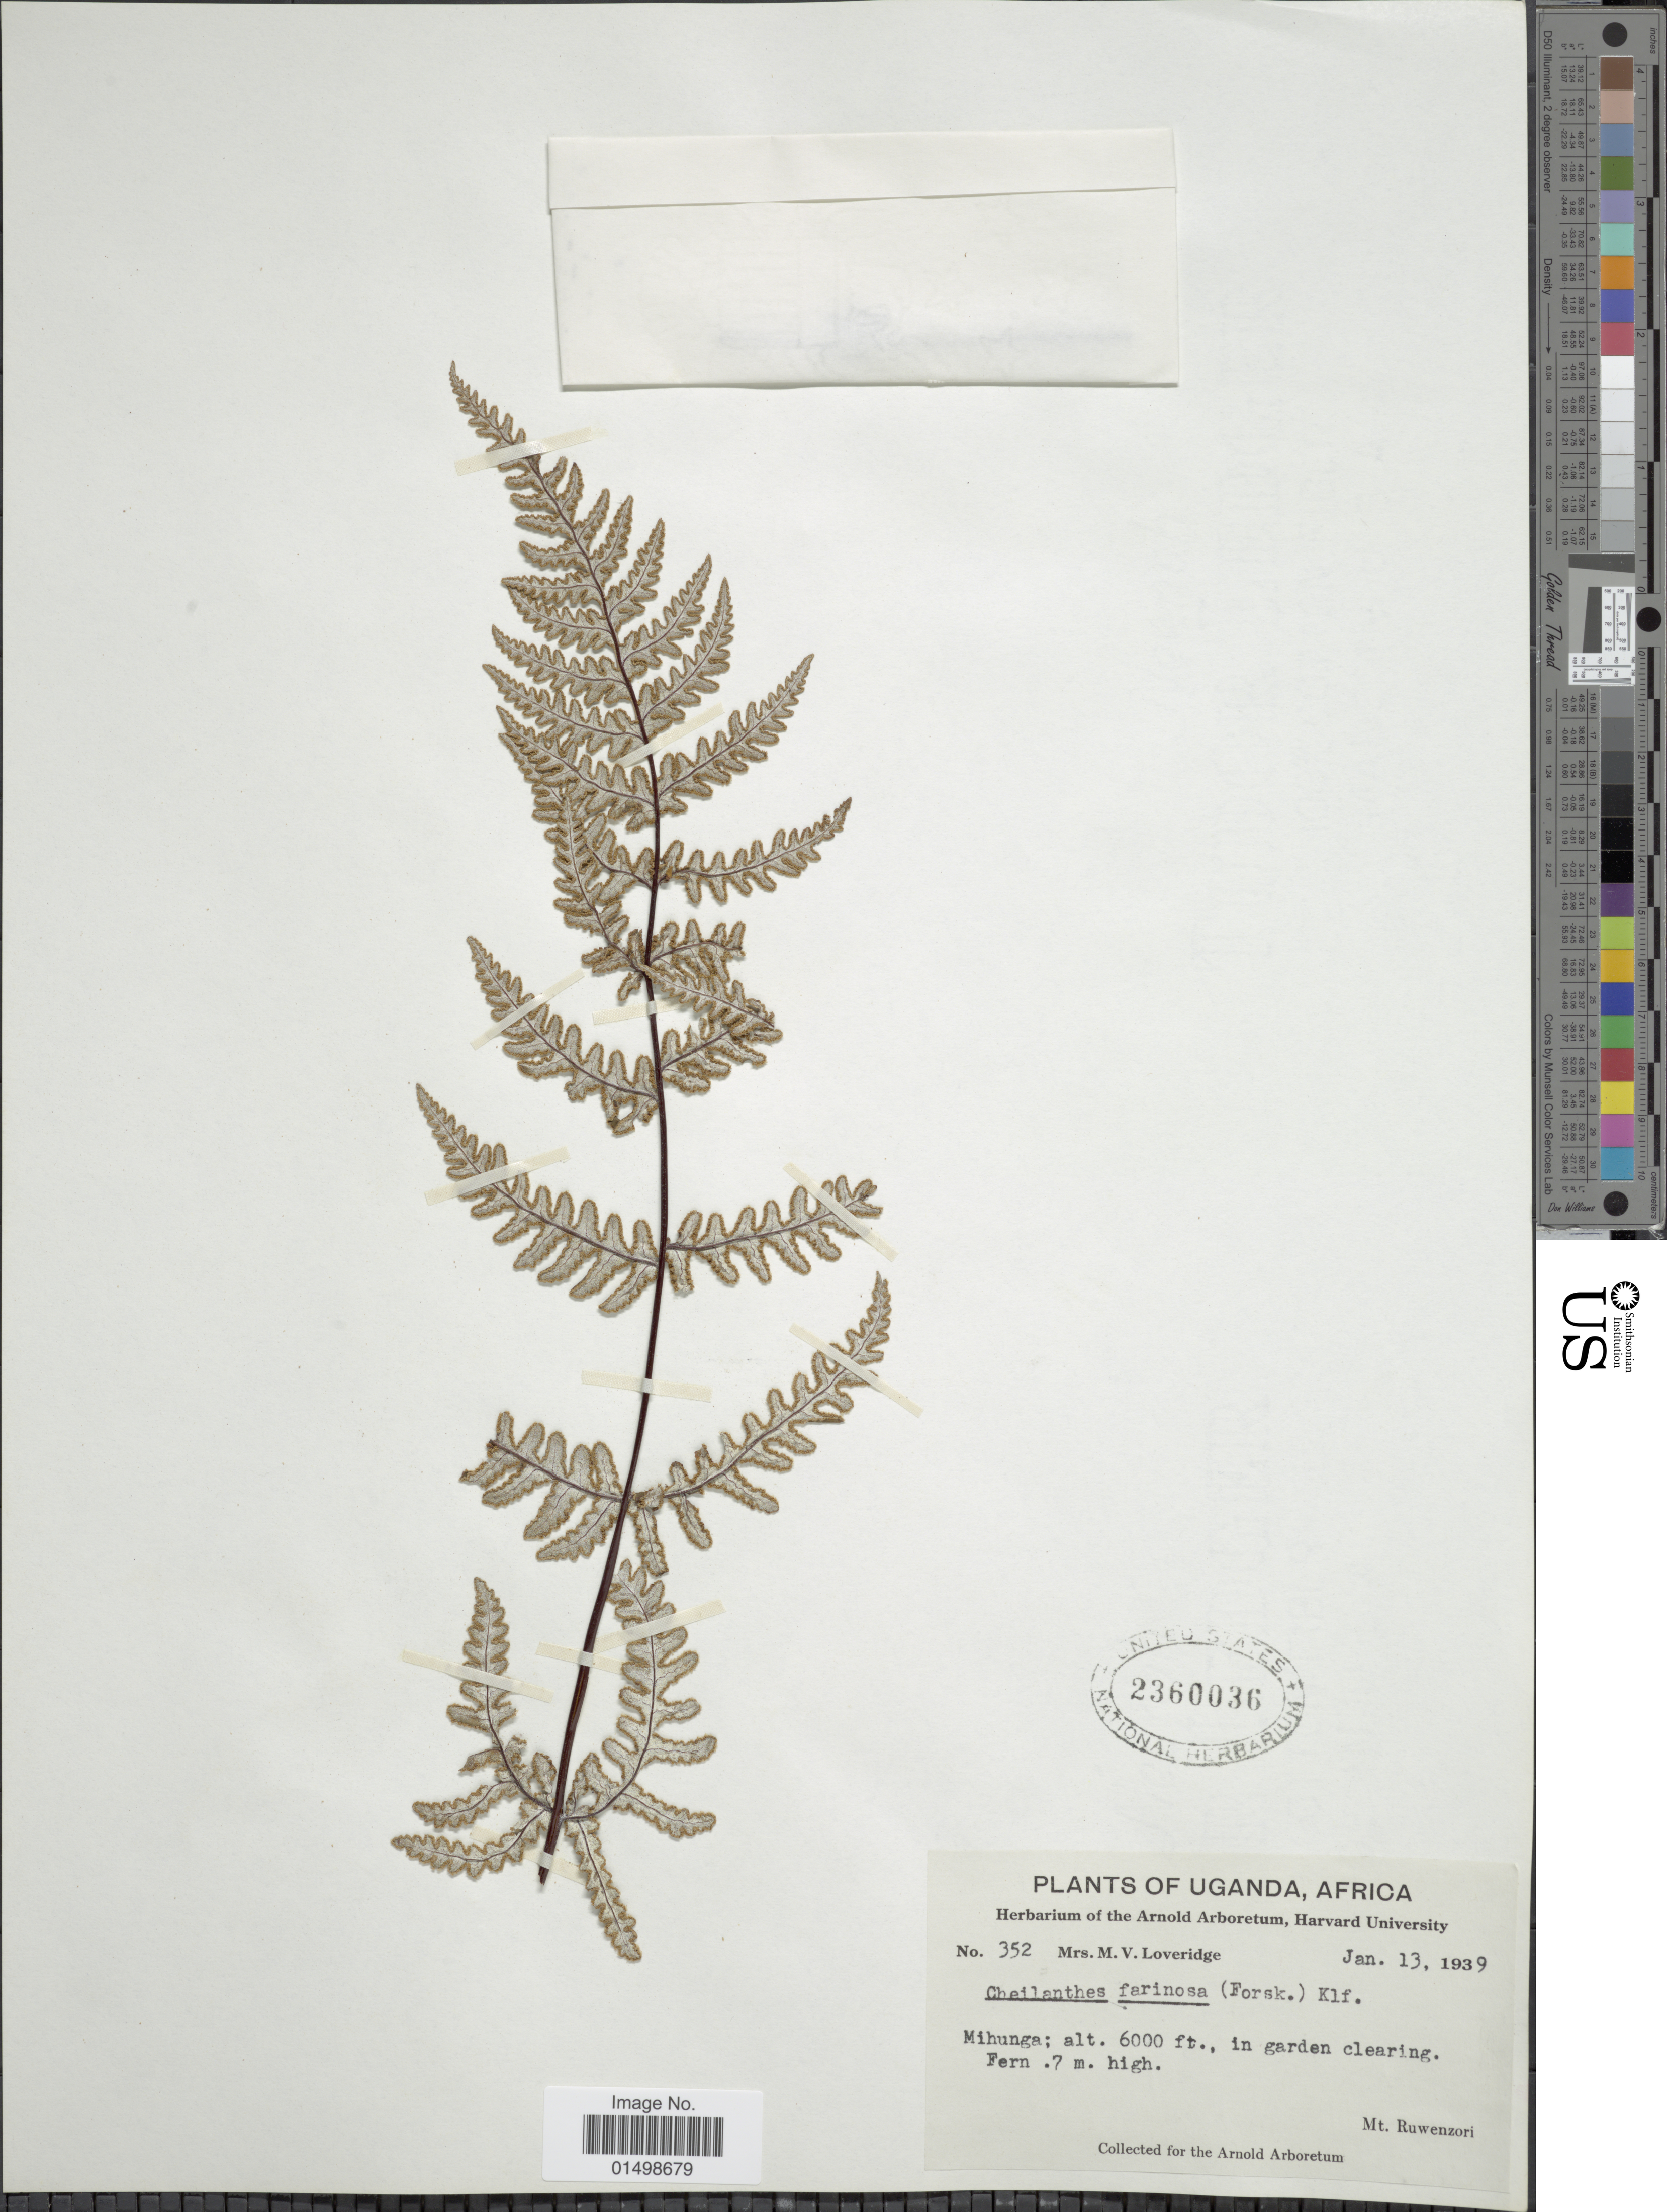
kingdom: Plantae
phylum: Tracheophyta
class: Polypodiopsida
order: Polypodiales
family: Pteridaceae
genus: Aleuritopteris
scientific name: Aleuritopteris farinosa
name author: (Forssk.) Fée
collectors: M. Loveridge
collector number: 352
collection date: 1939-01-13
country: Uganda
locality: Mihunga: in garden clearing.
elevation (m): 1829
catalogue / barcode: US 2360036